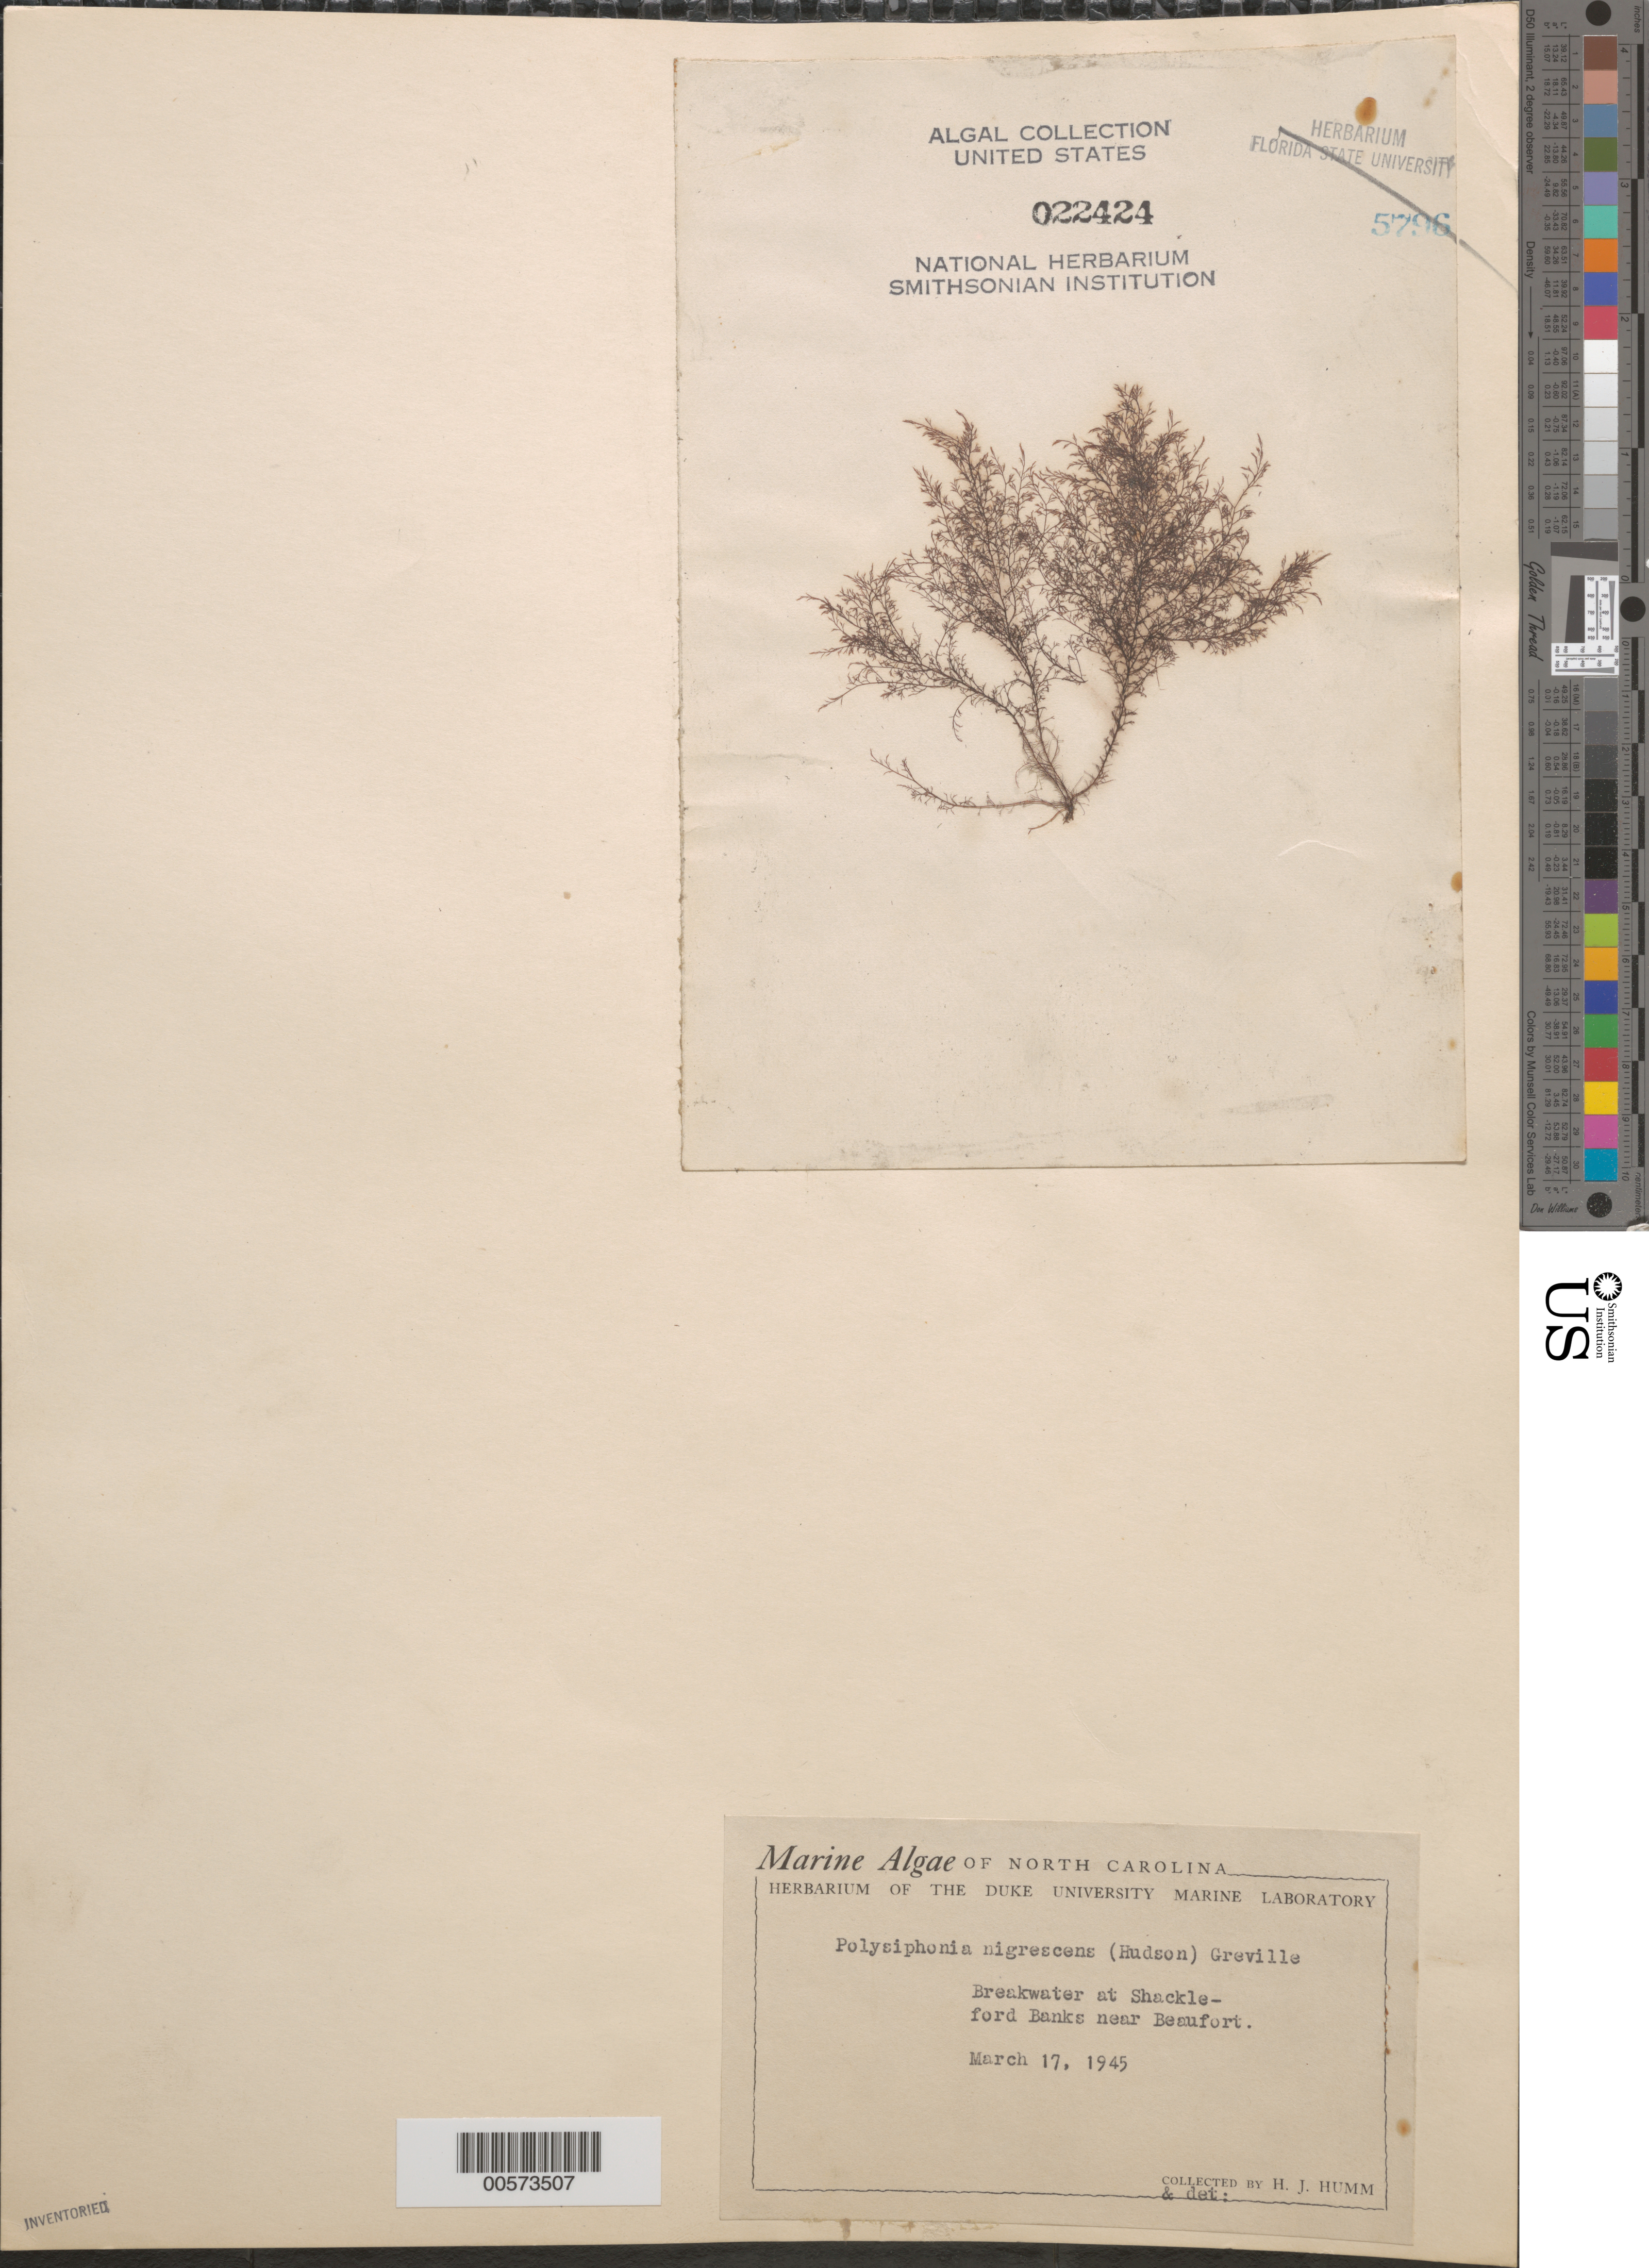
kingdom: Plantae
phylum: Rhodophyta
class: Florideophyceae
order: Ceramiales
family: Rhodomelaceae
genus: Polysiphonia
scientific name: Polysiphonia macrocarpa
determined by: Humm, Harold J.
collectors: H. J. Humm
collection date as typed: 17 Mar 1945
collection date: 1945-03-17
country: United States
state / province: North Carolina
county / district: Carteret County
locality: Shackleford Banks breakwater near Beaufort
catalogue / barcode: US 22424